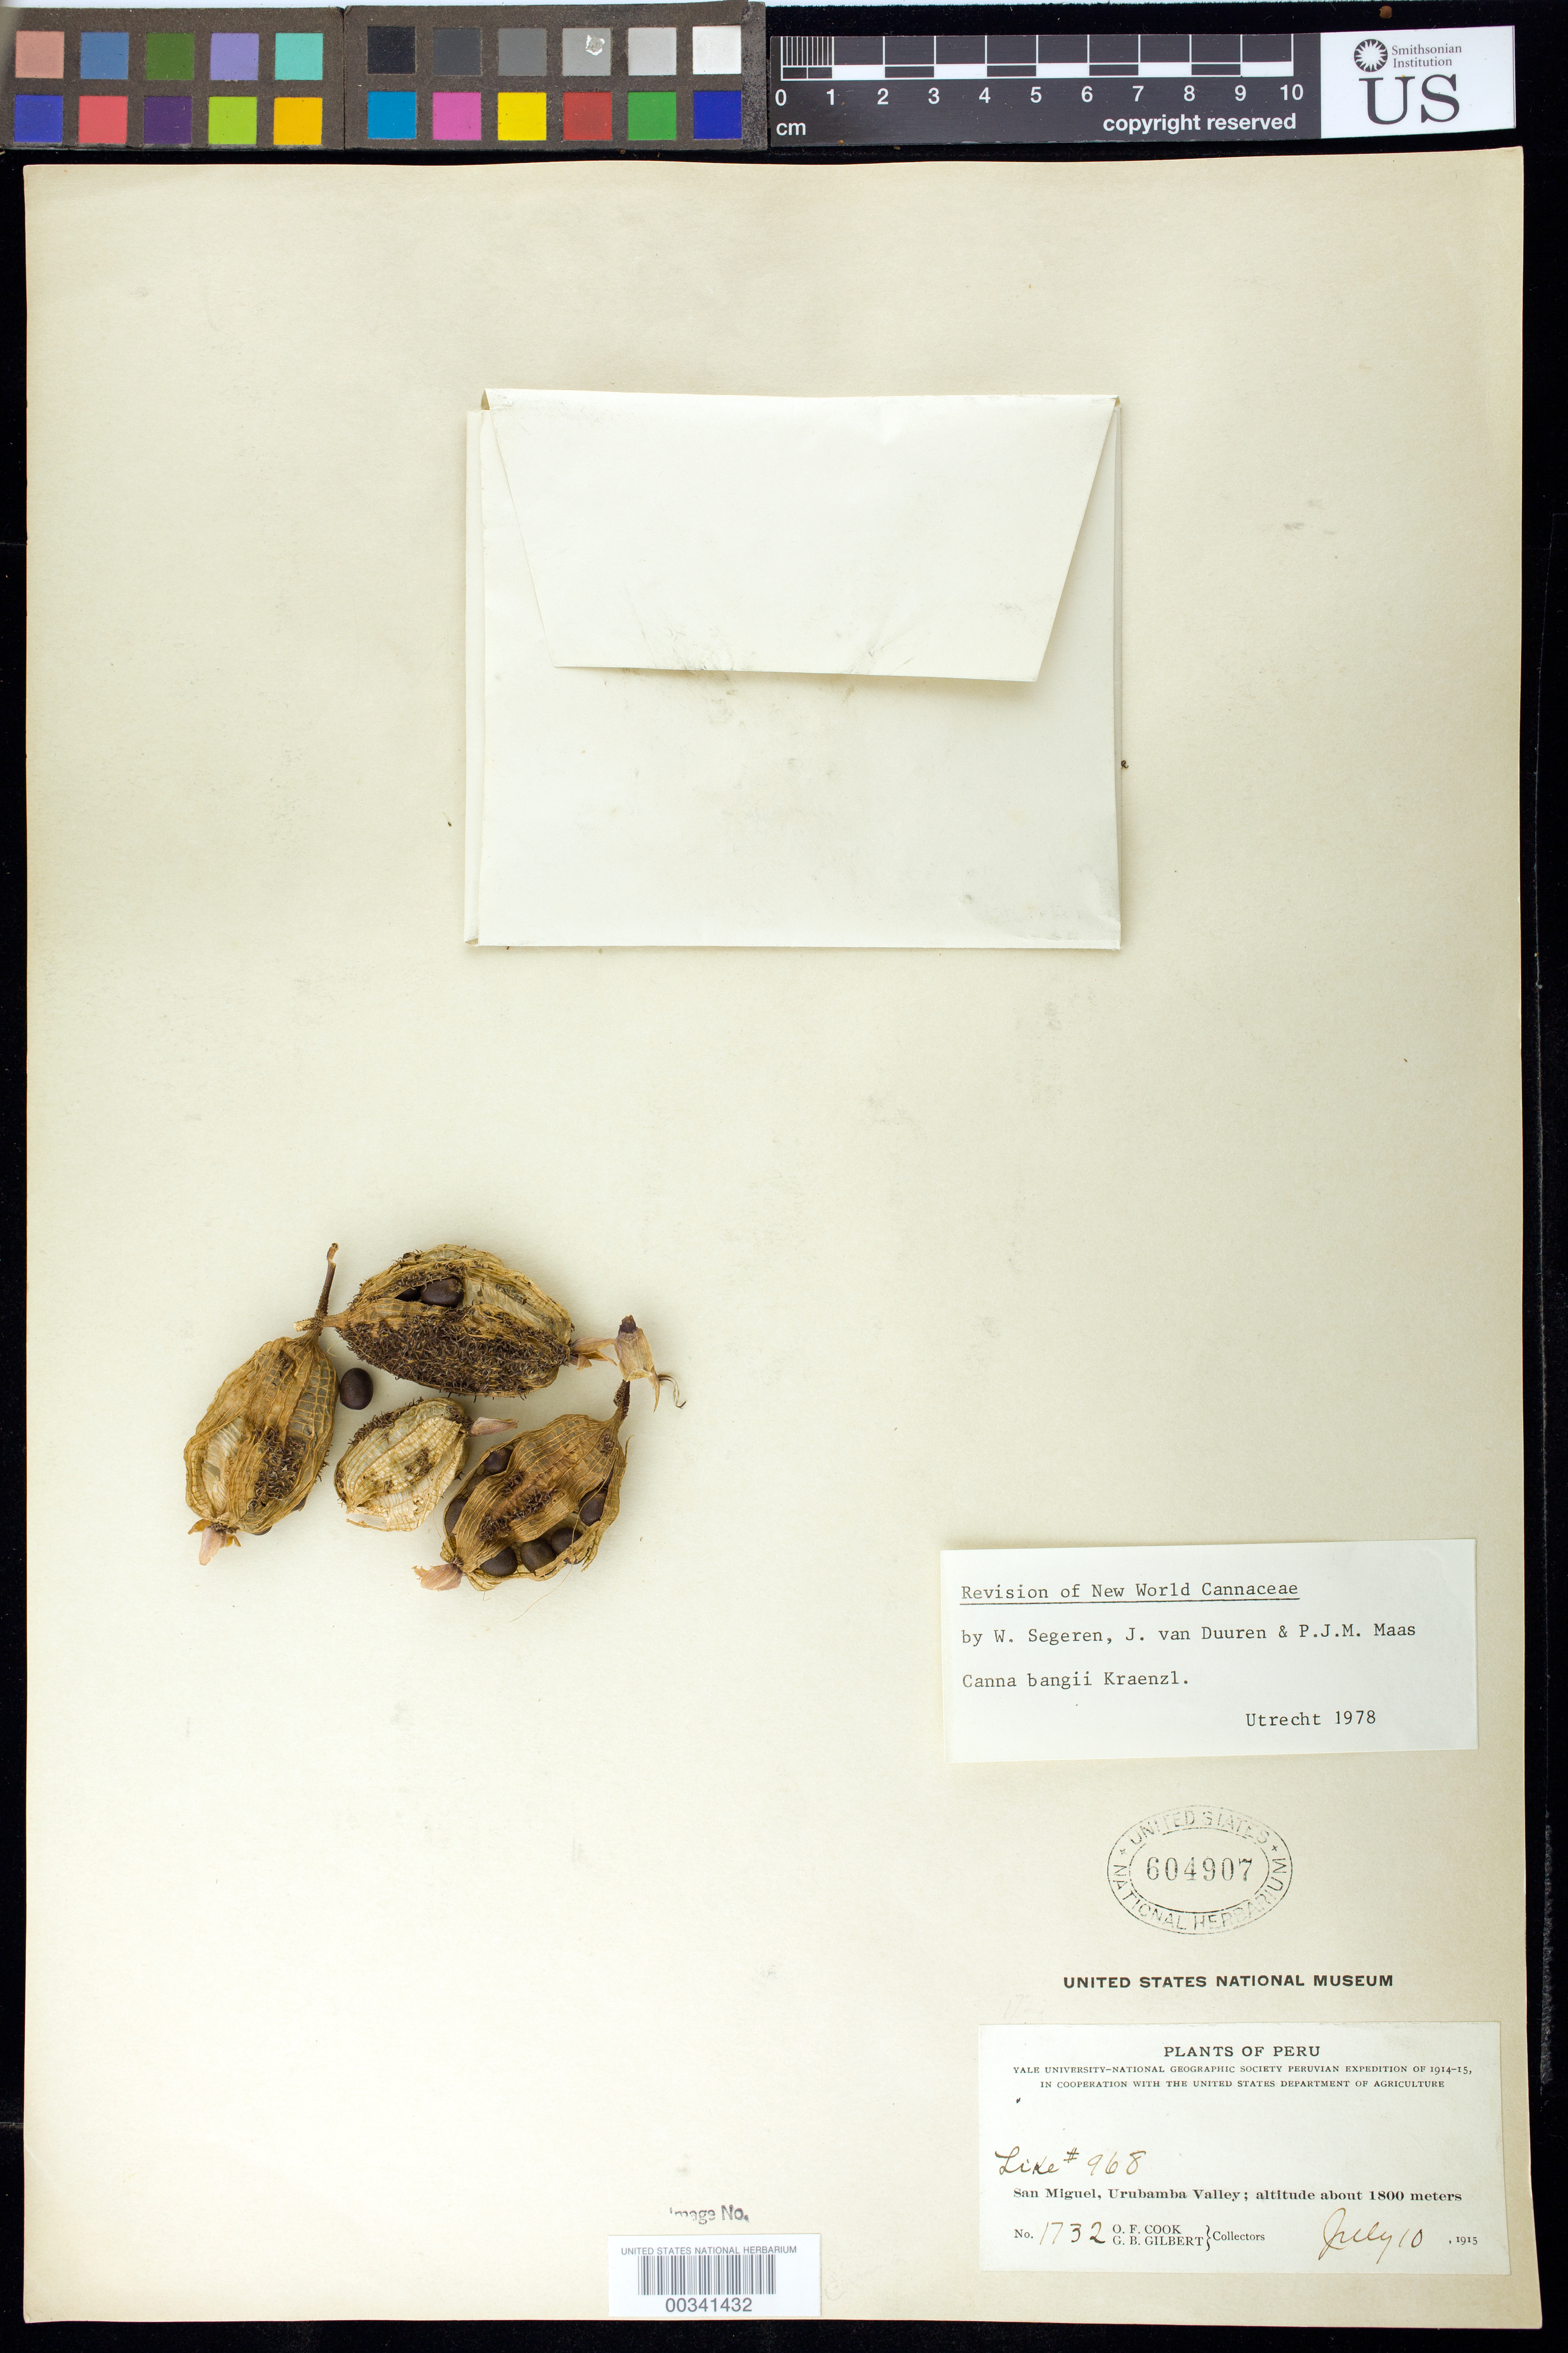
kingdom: Plantae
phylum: Tracheophyta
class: Liliopsida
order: Zingiberales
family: Cannaceae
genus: Canna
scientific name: Canna bangii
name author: Kraenzl. in Engl.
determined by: Segeren, W.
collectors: O. F. Cook & G. B. Gilbert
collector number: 1732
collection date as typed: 10 Jul 1915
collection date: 1915-07-10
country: Peru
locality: San Miguel, Urubamba Valley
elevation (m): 1800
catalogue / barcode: US 604907